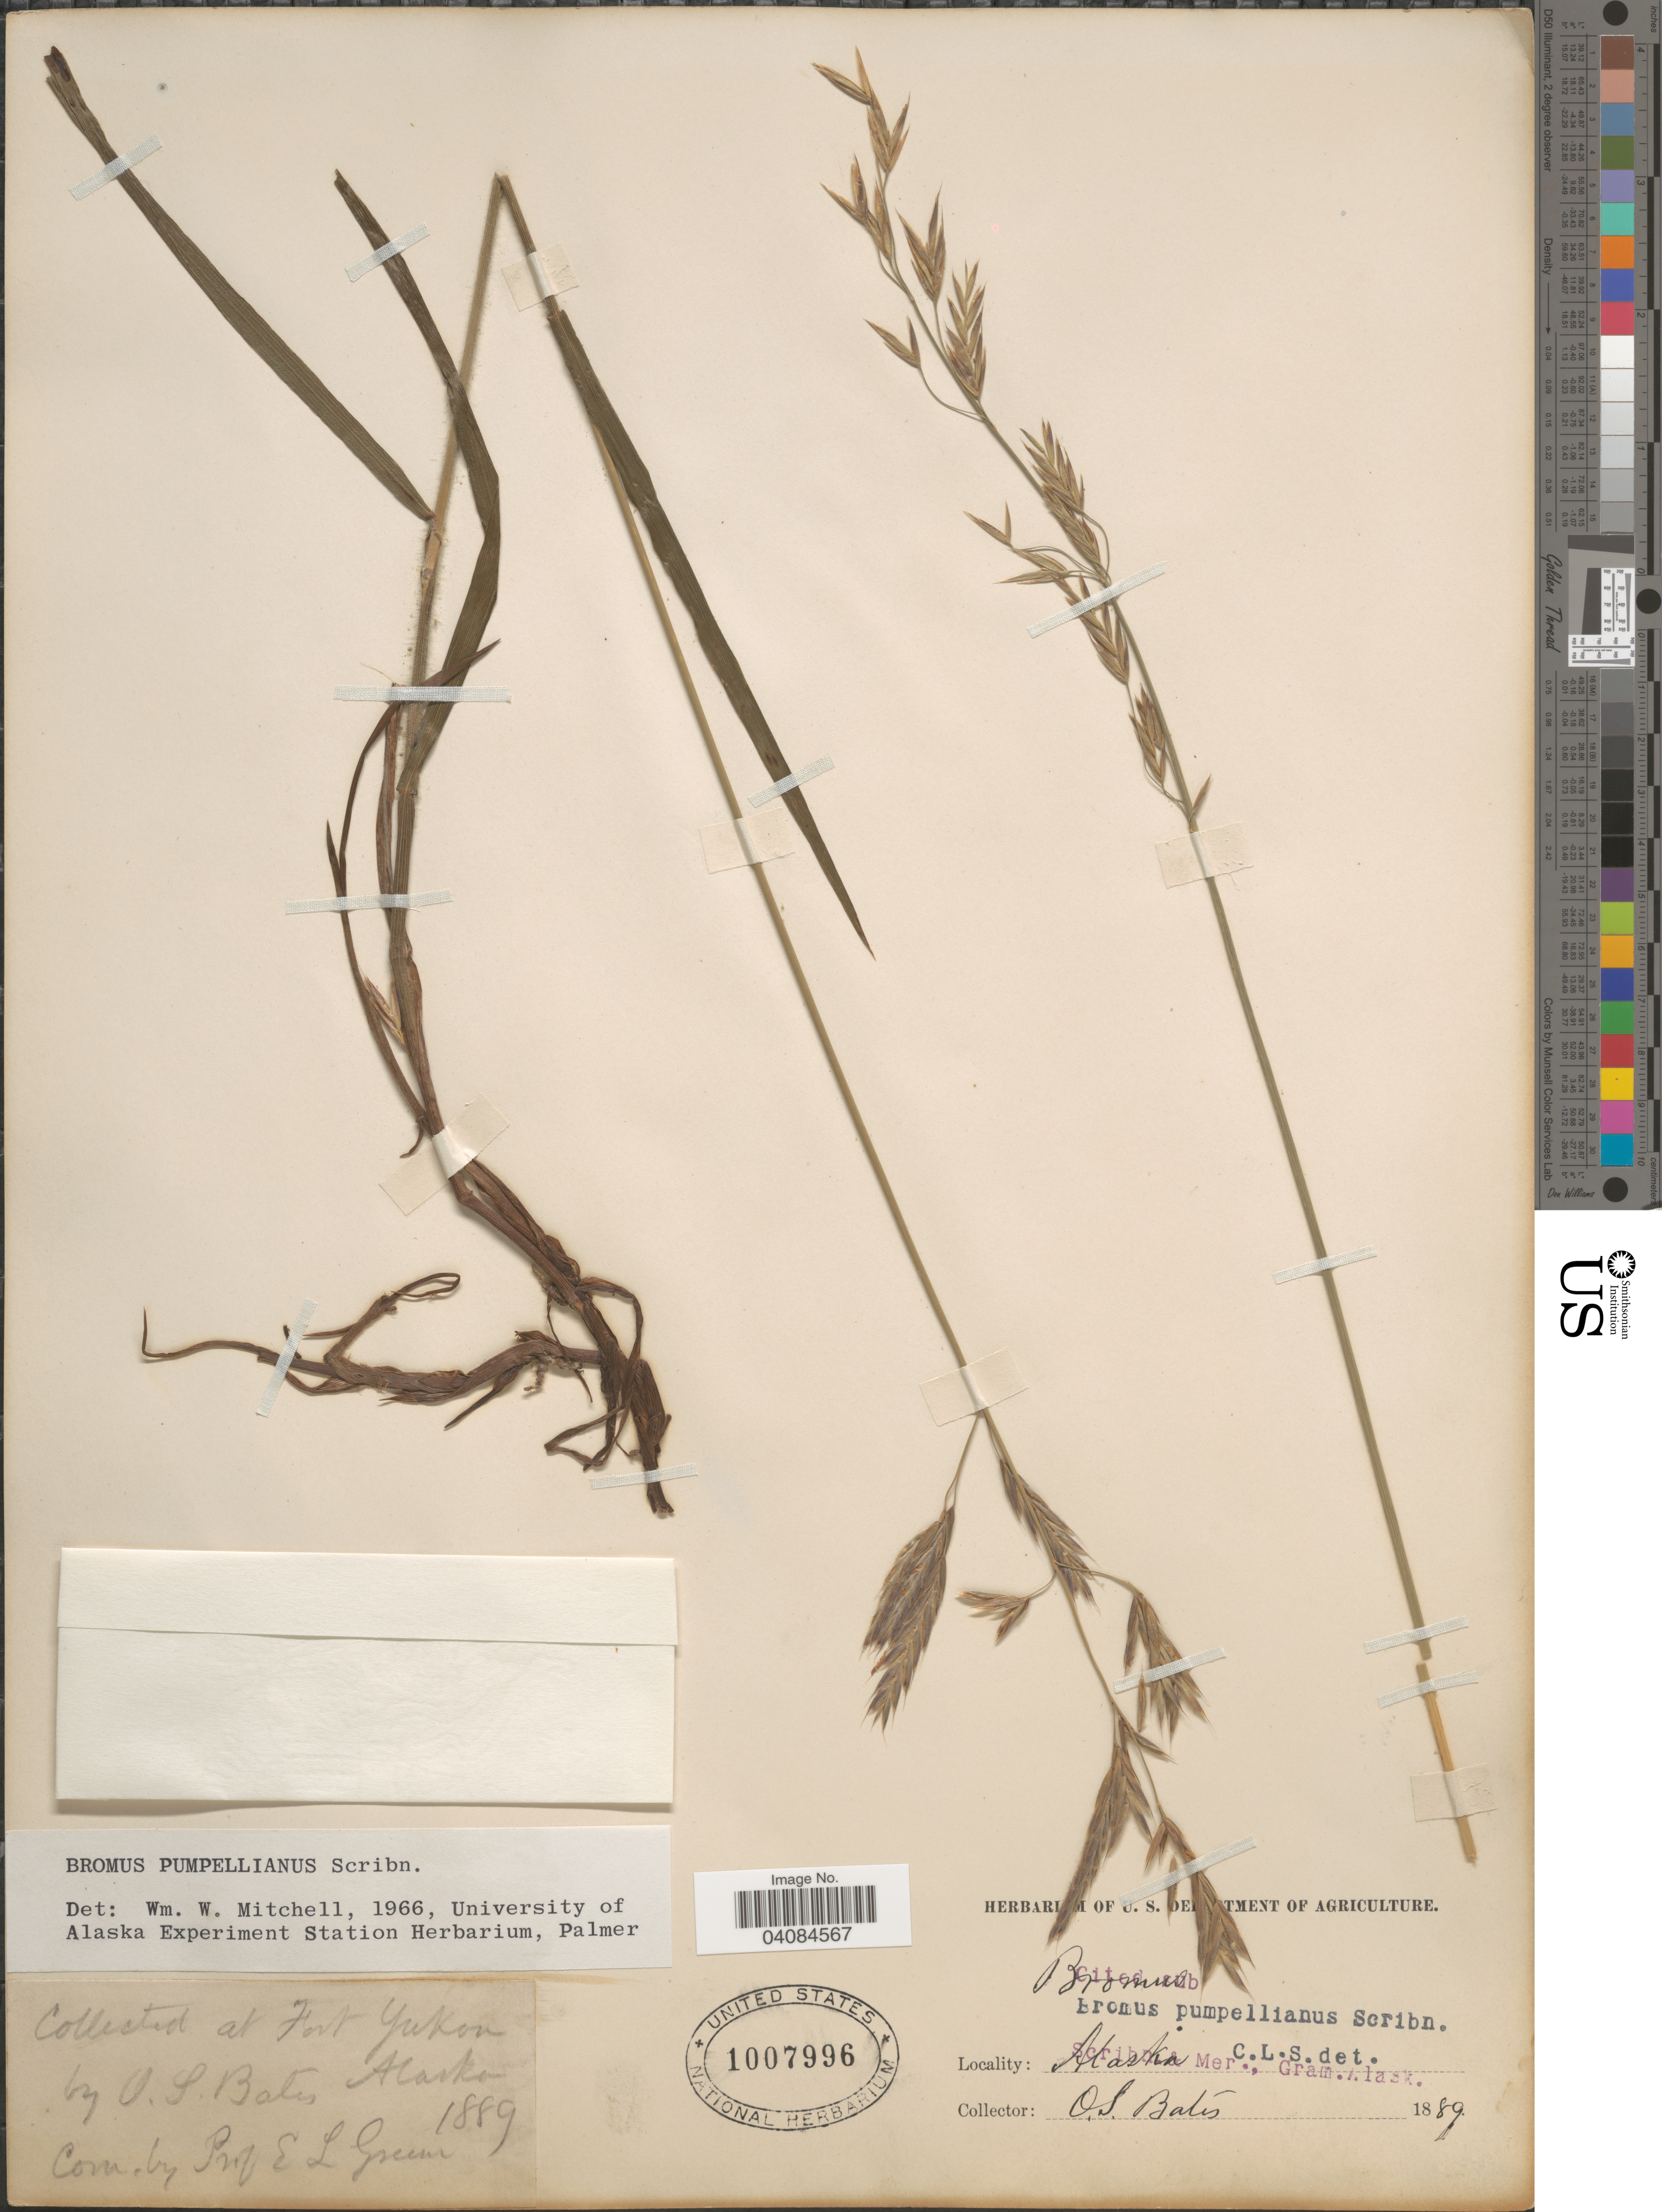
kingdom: Plantae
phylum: Tracheophyta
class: Liliopsida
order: Poales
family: Poaceae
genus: Bromus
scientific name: Bromus pumpellianus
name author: Scribn.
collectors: O. Bates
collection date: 1889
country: United States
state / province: Alaska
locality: Fort Yukon.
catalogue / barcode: US 1007996